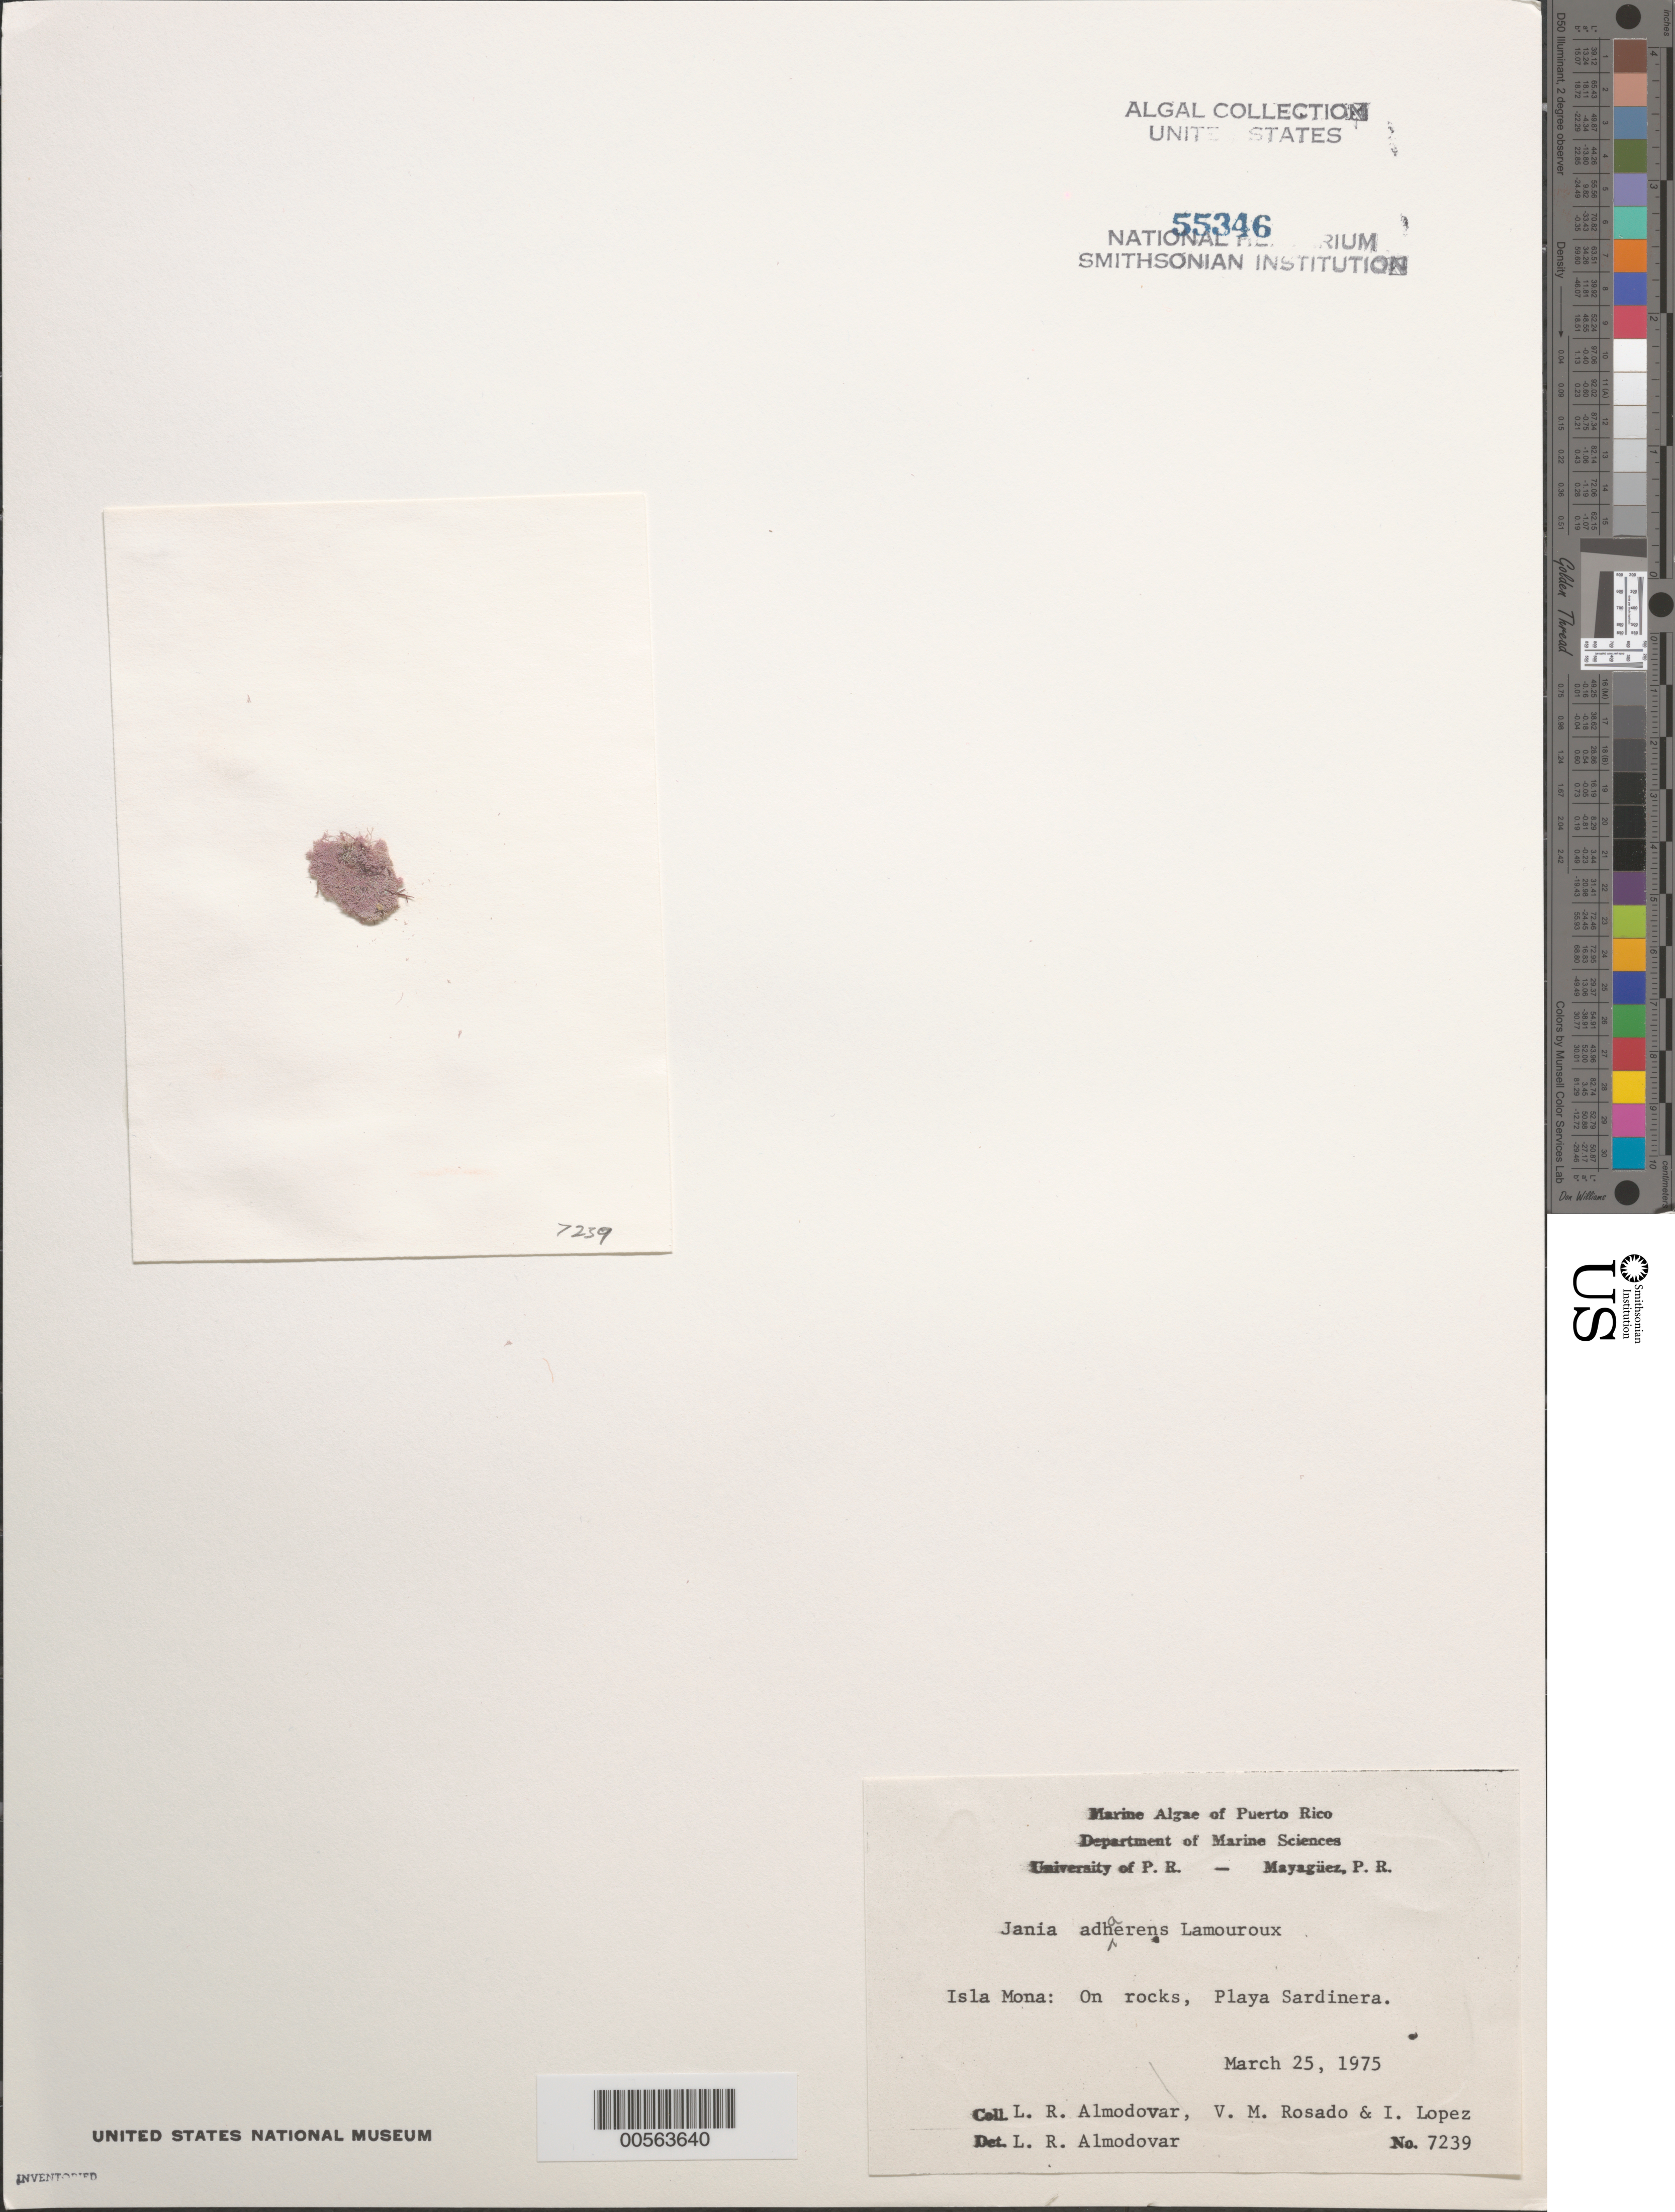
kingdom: Plantae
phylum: Rhodophyta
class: Florideophyceae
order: Corallinales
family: Corallinaceae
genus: Jania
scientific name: Jania pedunculatum var. adhaerens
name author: (J.V.Lamouroux) A.S.Harvey et al.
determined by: Algae name updating Project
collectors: L. Almodovar, V. Rosado & I. Lopéz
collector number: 7239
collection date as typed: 25 Mar 1975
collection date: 1975-03-25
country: Puerto Rico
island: Isla de Mona (Isla Mona)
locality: Playa Sardinera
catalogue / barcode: US 55346